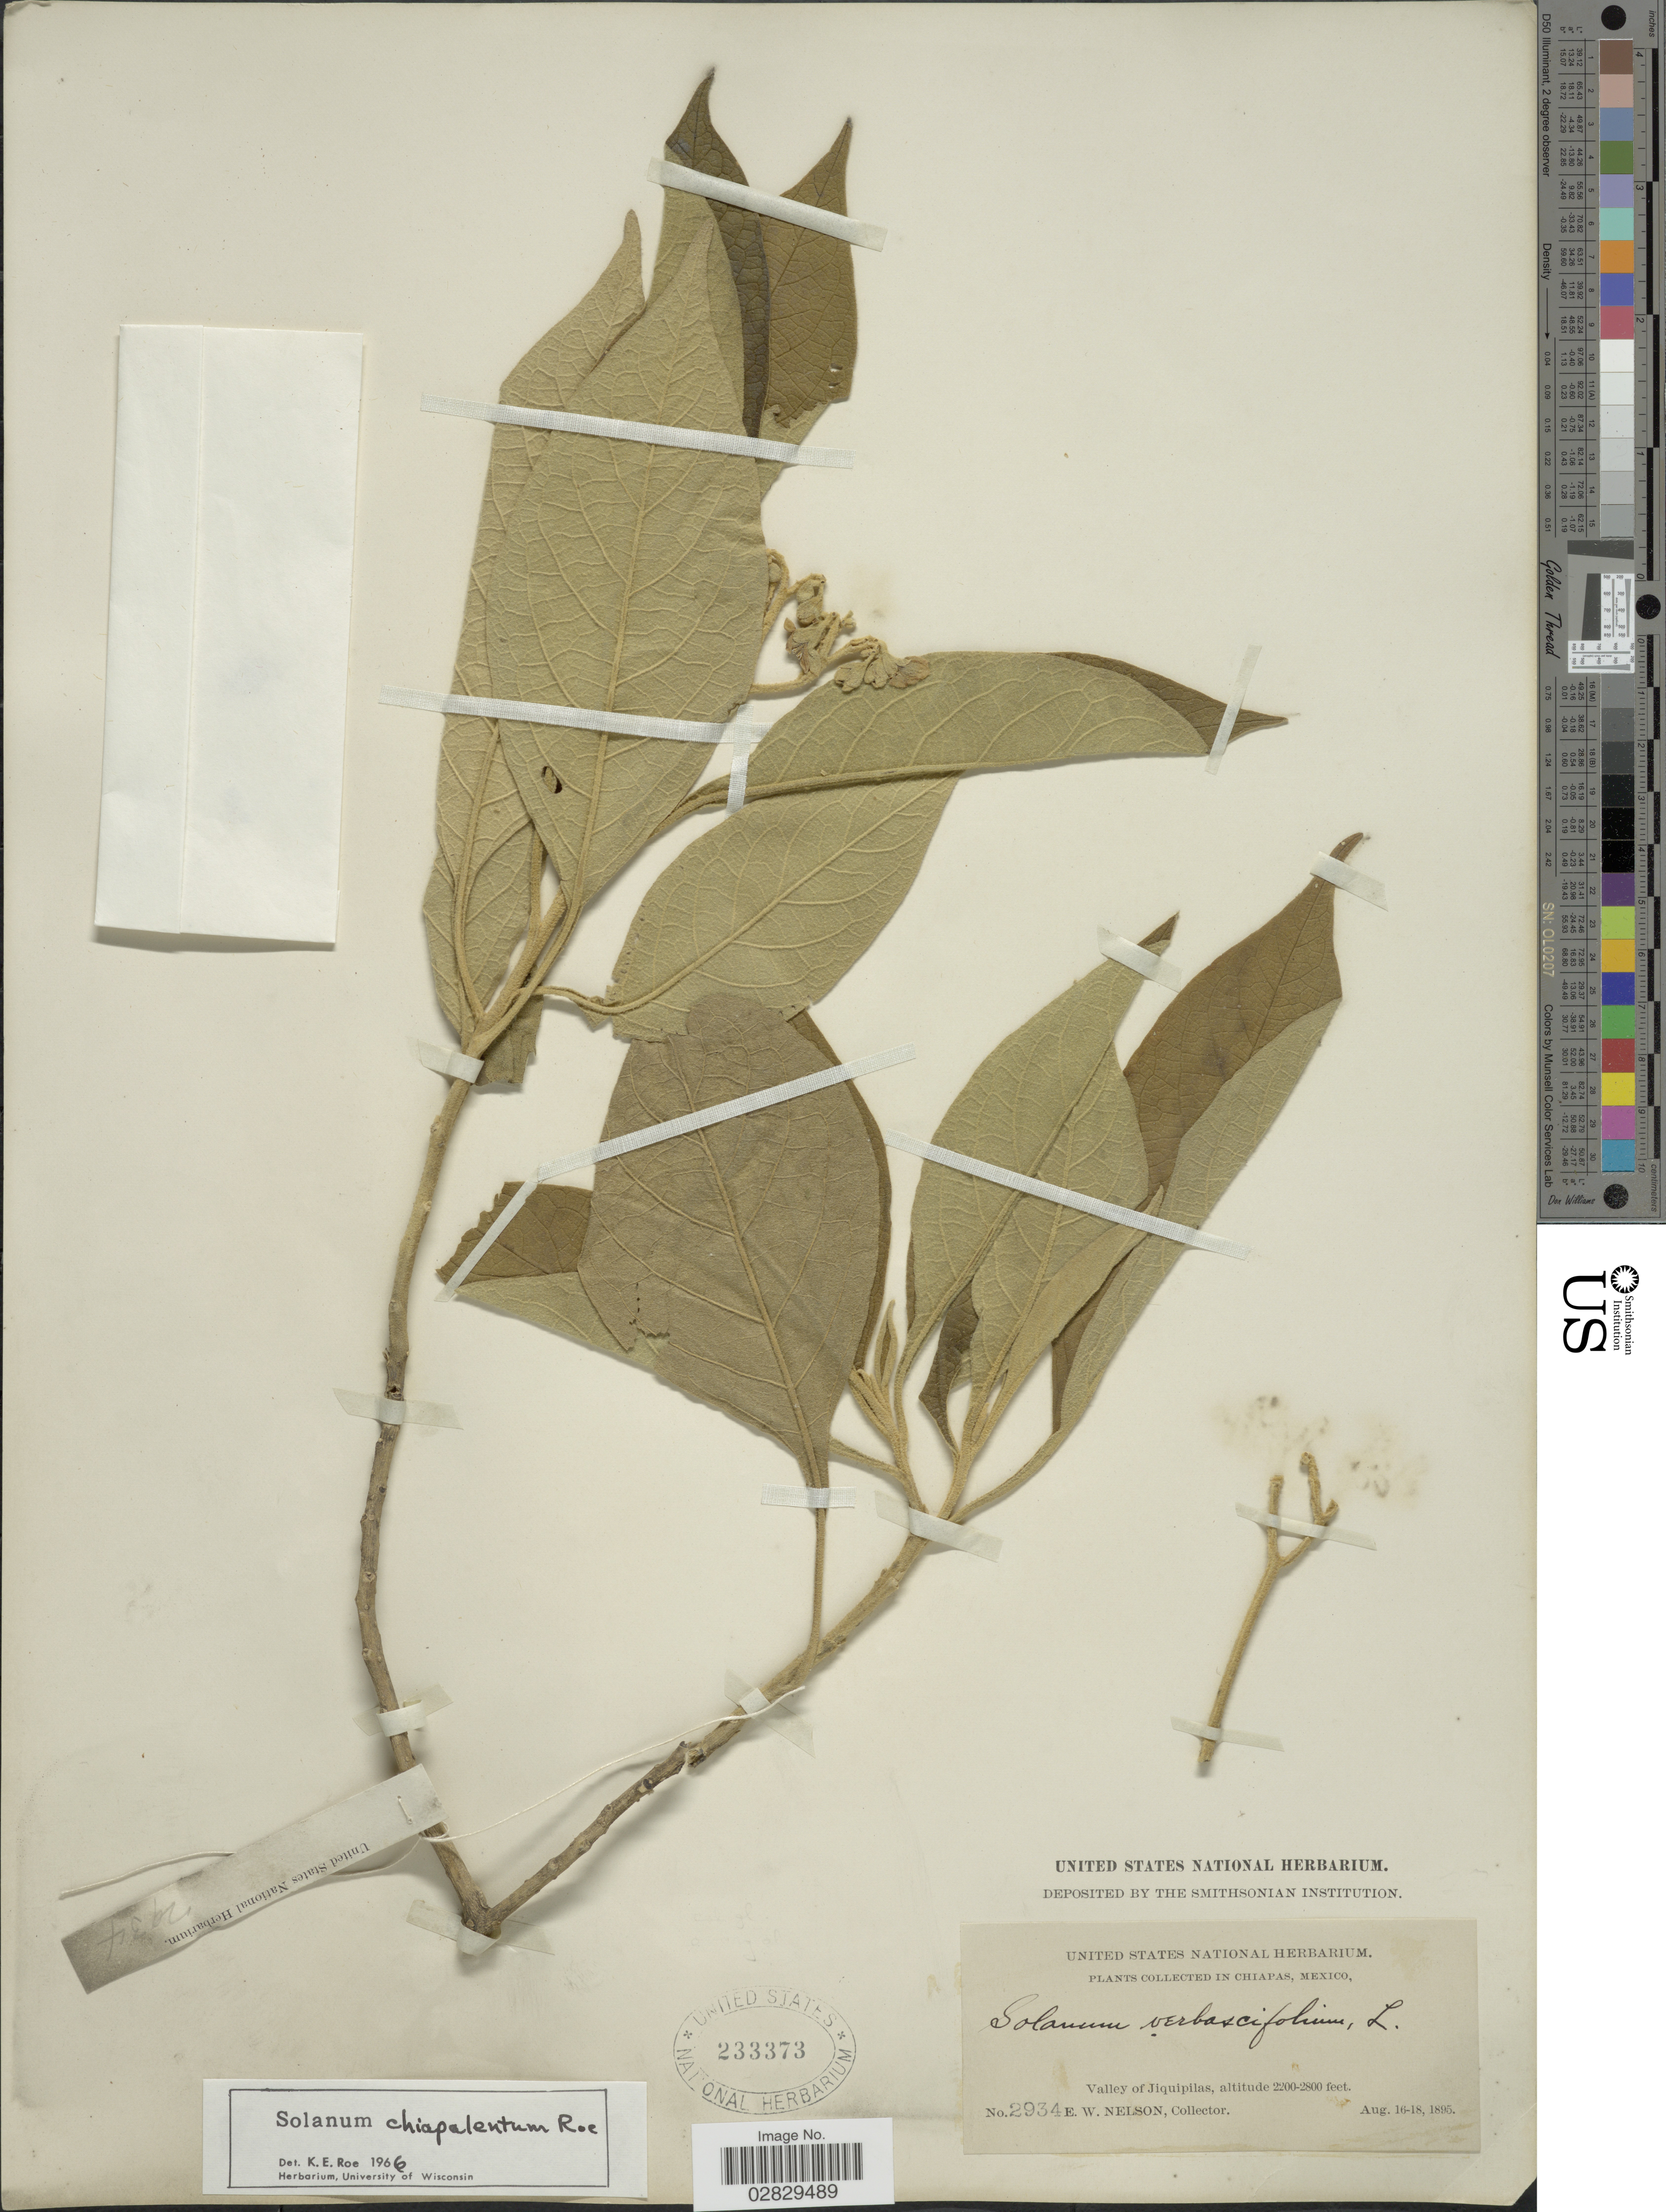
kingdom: Plantae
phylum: Tracheophyta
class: Magnoliopsida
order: Solanales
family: Solanaceae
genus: Solanum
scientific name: Solanum chiapasense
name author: K.E. Roe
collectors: E. W. Nelson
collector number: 2934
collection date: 1895-08-16/1895-08-18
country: Mexico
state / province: Chiapas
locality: Valley of Jiquipilas.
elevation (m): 671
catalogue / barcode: US 233373